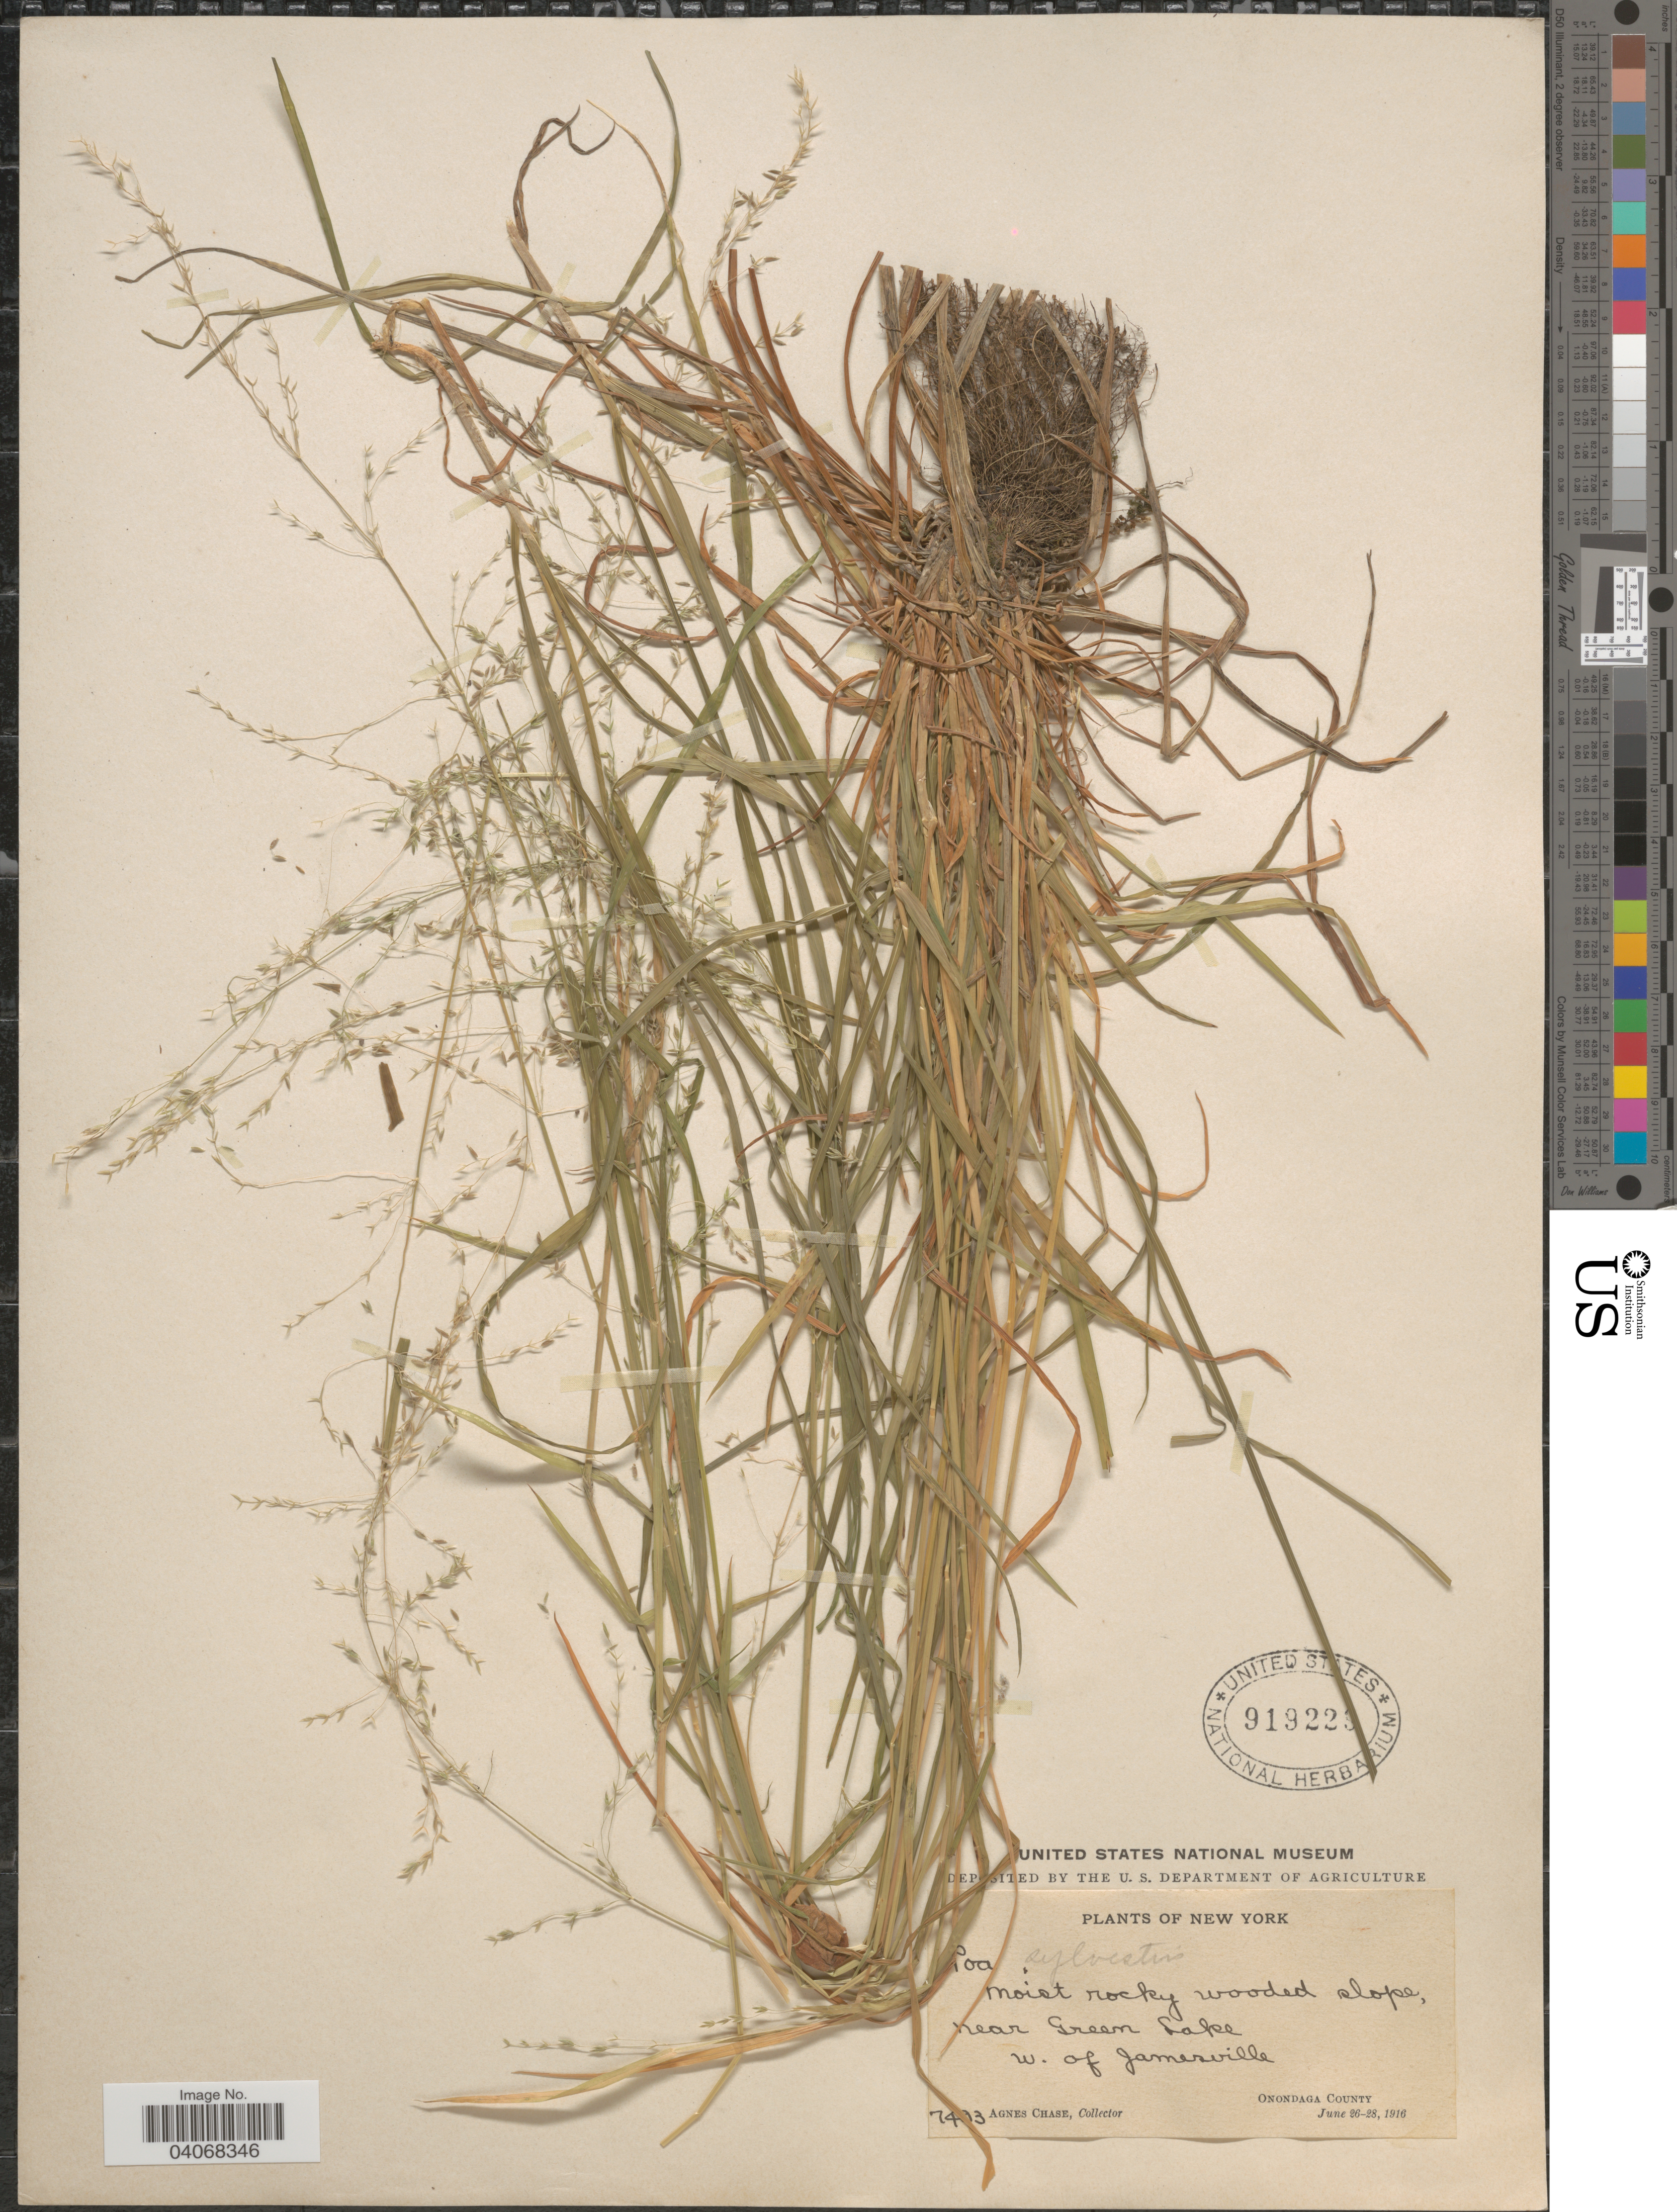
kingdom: Plantae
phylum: Tracheophyta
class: Liliopsida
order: Poales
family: Poaceae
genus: Poa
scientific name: Poa sylvestris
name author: A. Gray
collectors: A. Chase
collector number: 74*3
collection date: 1916-06-26/1916-06-28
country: United States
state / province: New York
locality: Moist rocky wooded slope, near Green Lake w. of Jamesville. Onondaga County.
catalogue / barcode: US 919229